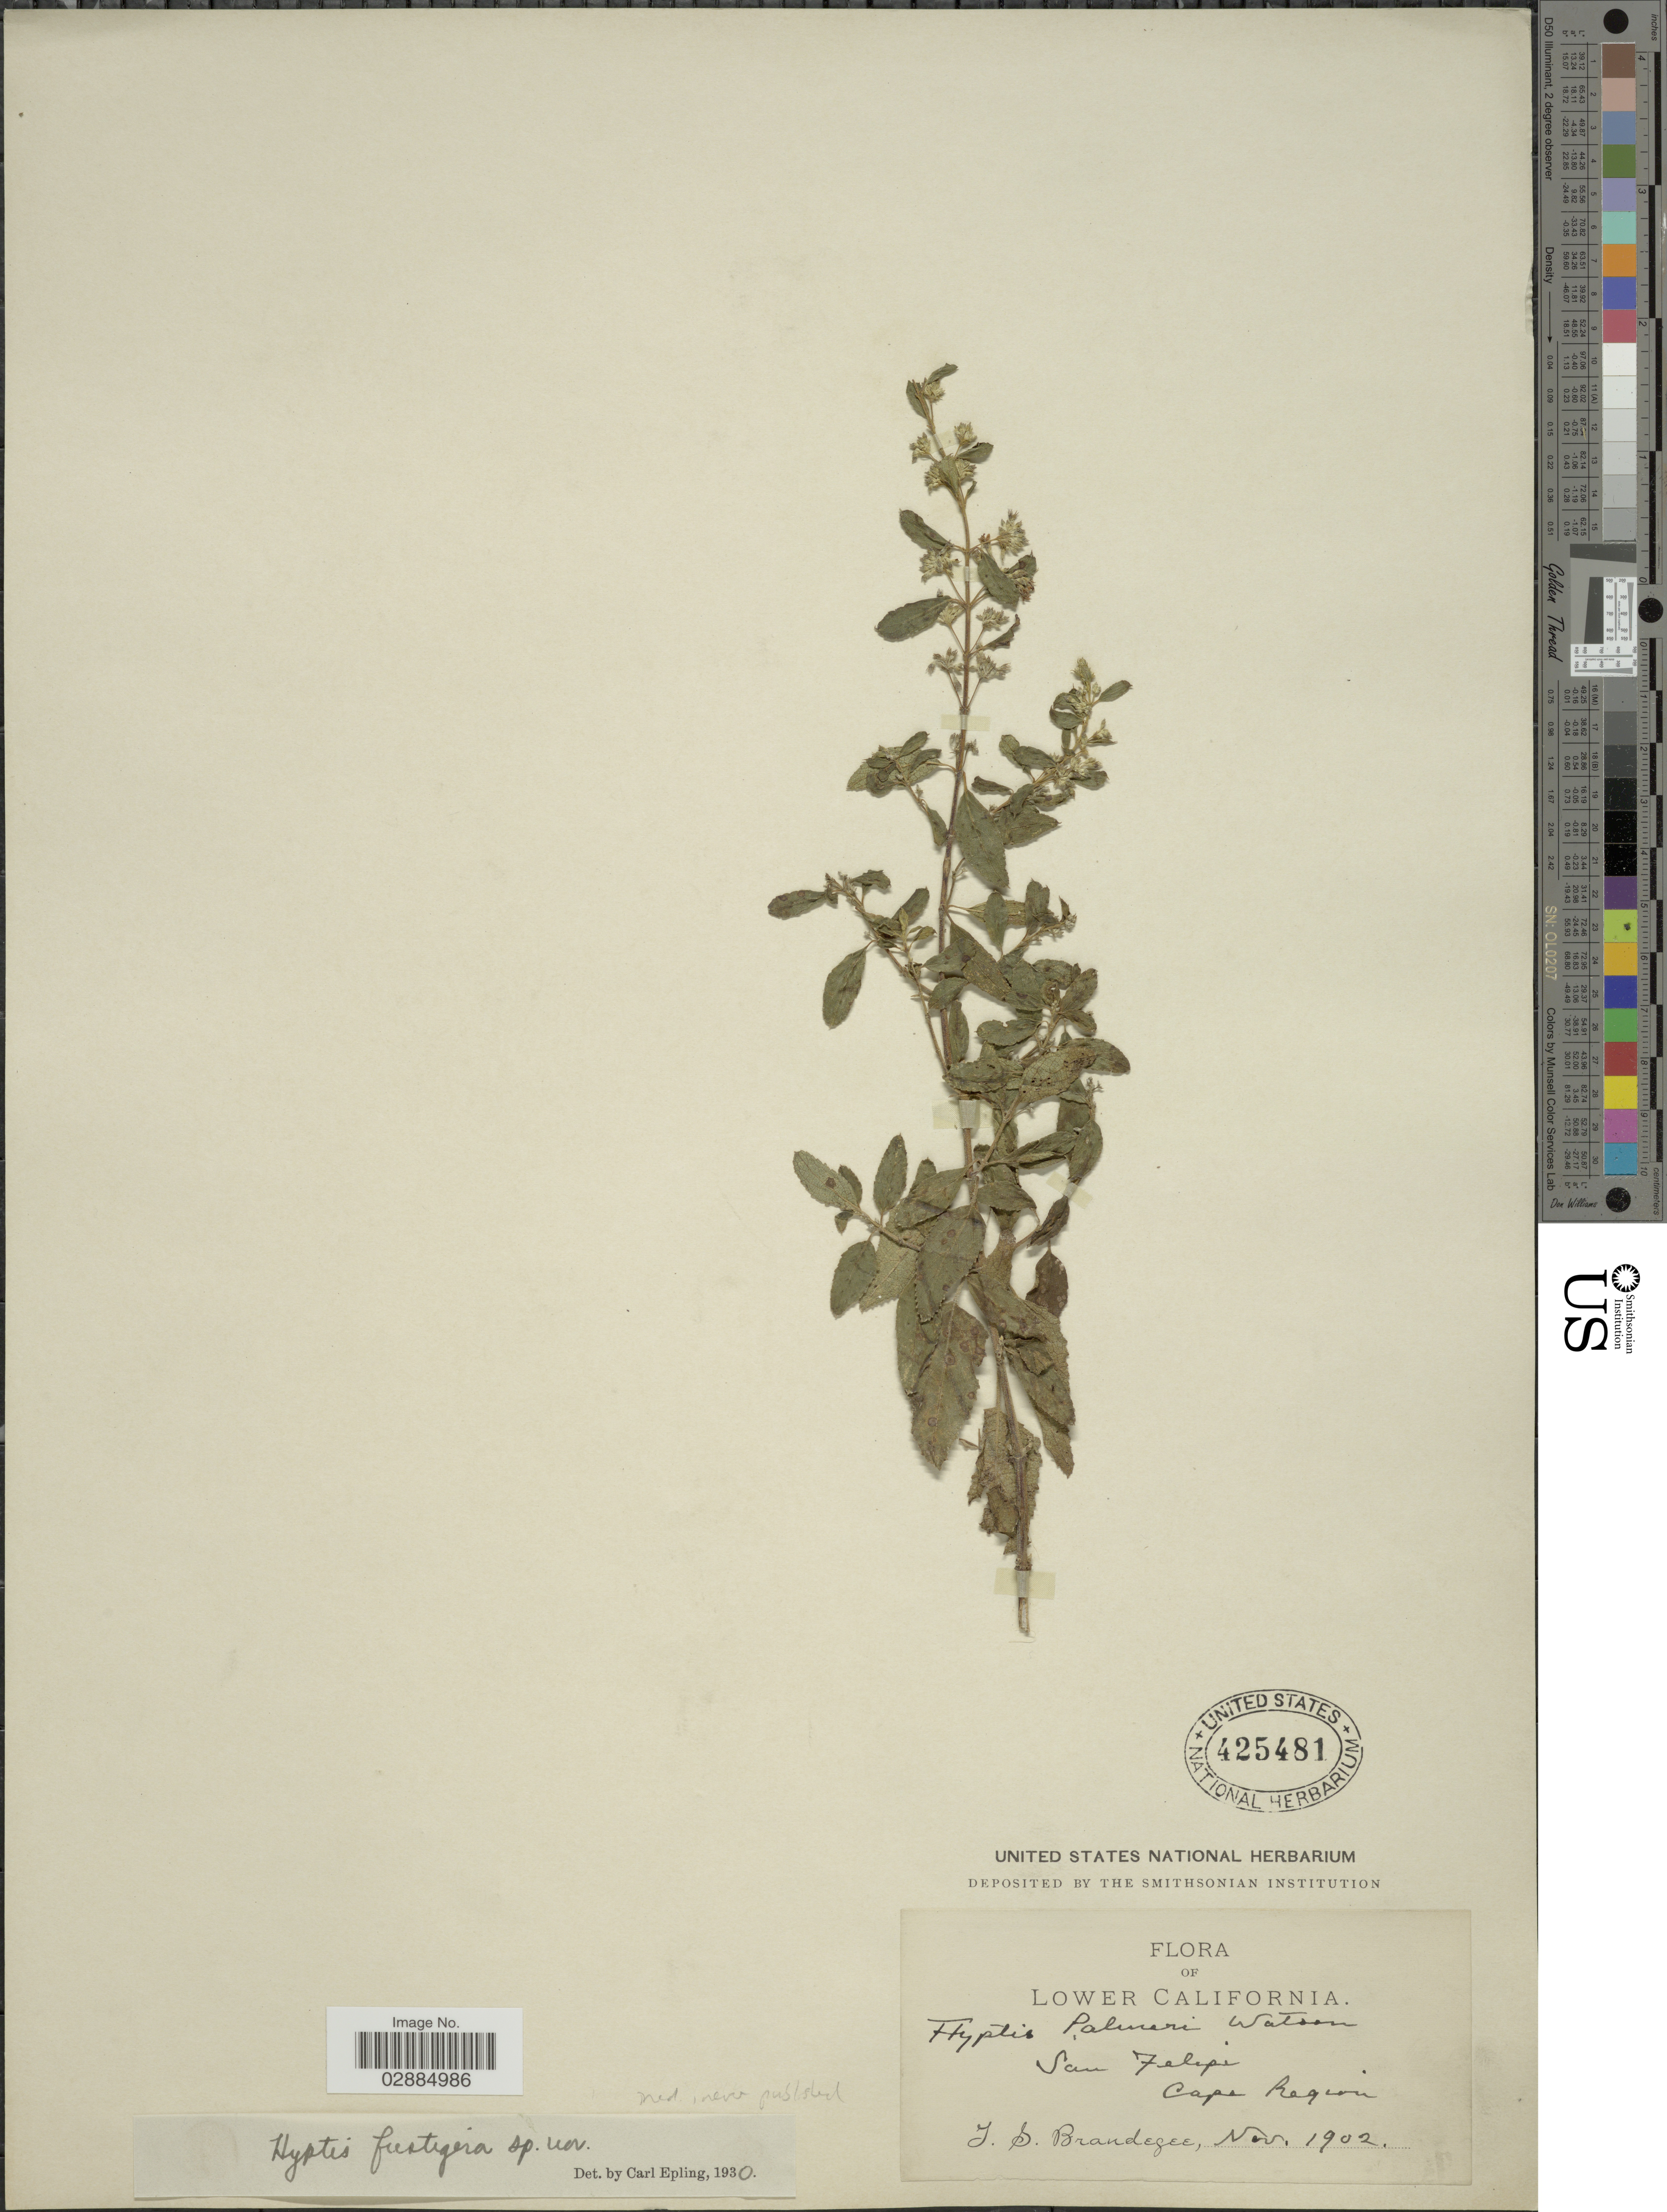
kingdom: Plantae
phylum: Tracheophyta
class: Magnoliopsida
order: Lamiales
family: Lamiaceae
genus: Hyptis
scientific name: Hyptis sp.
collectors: T. S. Brandegee (herbarium)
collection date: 1902-11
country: Mexico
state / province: Baja California Sur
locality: Lower California, San Felipe, Cape Region.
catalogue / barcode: US 425481